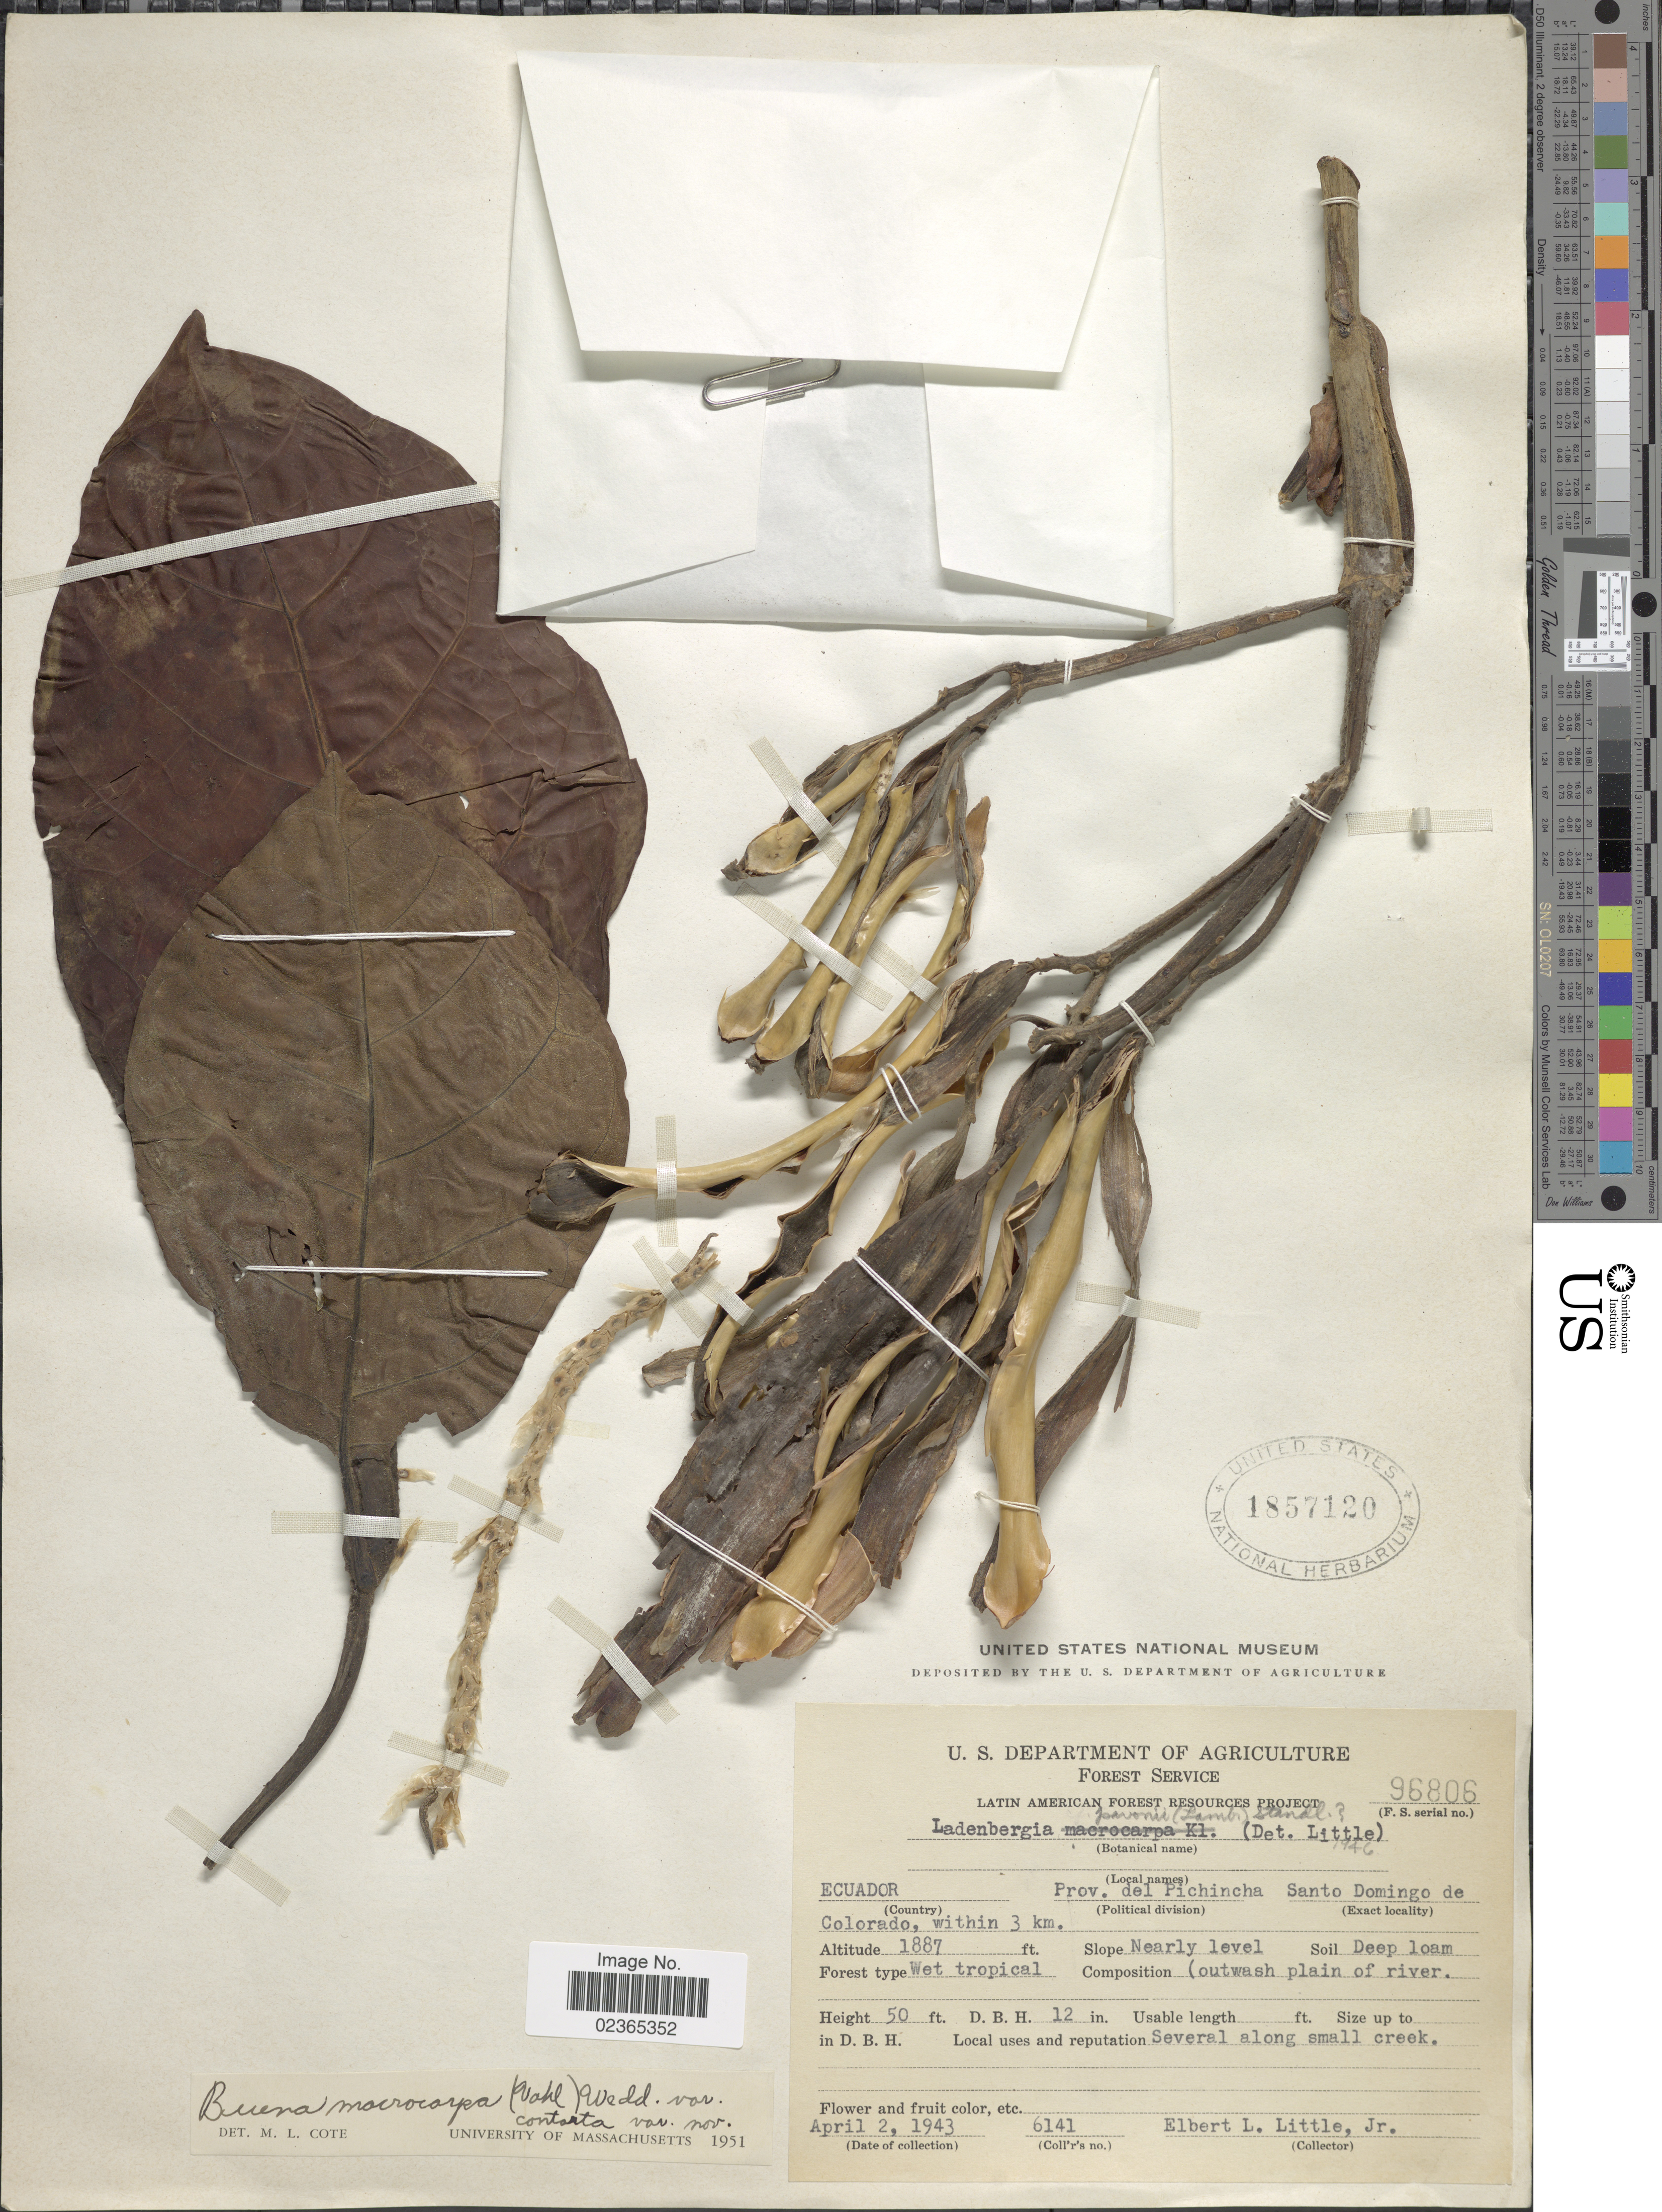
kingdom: Plantae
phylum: Tracheophyta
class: Magnoliopsida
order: Gentianales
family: Rubiaceae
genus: Ladenbergia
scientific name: Ladenbergia macrocarpa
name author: (Vahl) Klotzsch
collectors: E. L. Little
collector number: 6141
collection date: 1943-04-02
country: Ecuador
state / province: Pichincha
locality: Santo Domingo de Colorado, within 3 km.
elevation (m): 575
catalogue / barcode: US 1857120